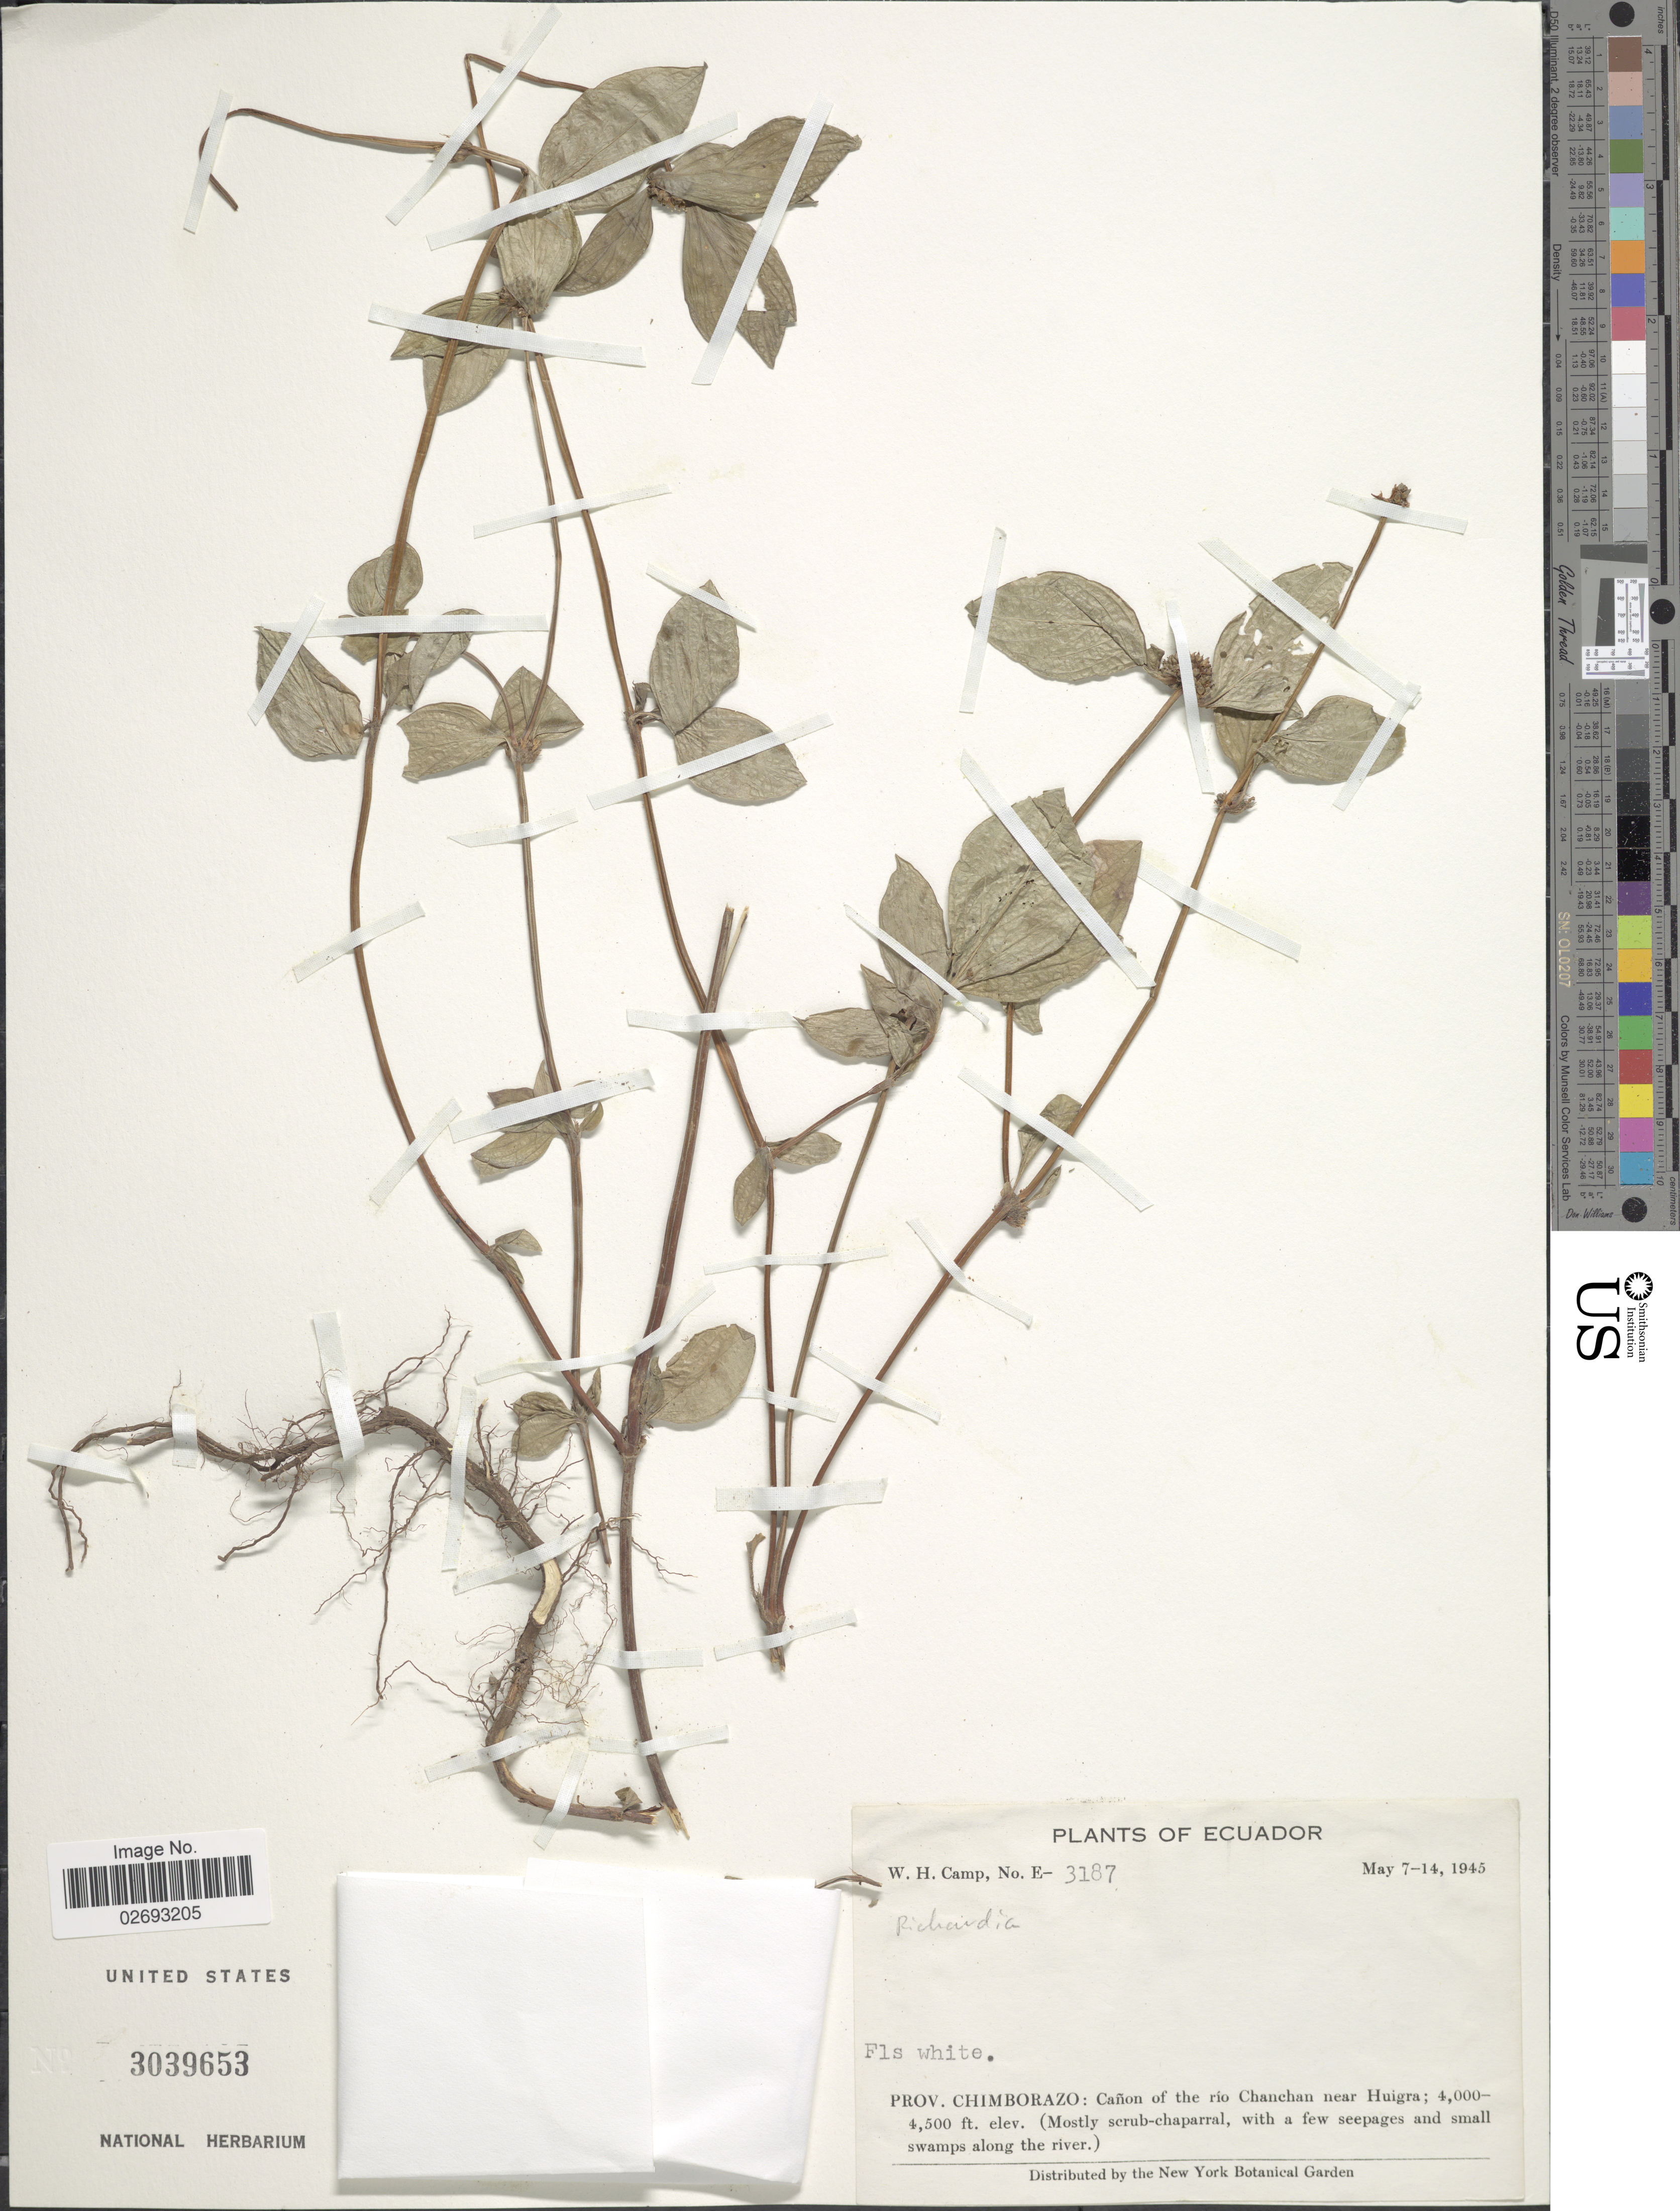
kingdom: Plantae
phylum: Tracheophyta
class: Magnoliopsida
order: Gentianales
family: Rubiaceae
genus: Richardia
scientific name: Richardia sp.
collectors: W. H. Camp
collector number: E-3187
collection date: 1945-05-07/1945-05-14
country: Ecuador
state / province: Chimborazo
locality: Canon of the rio Chanchan near Huigra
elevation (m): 1219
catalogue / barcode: US 3039653